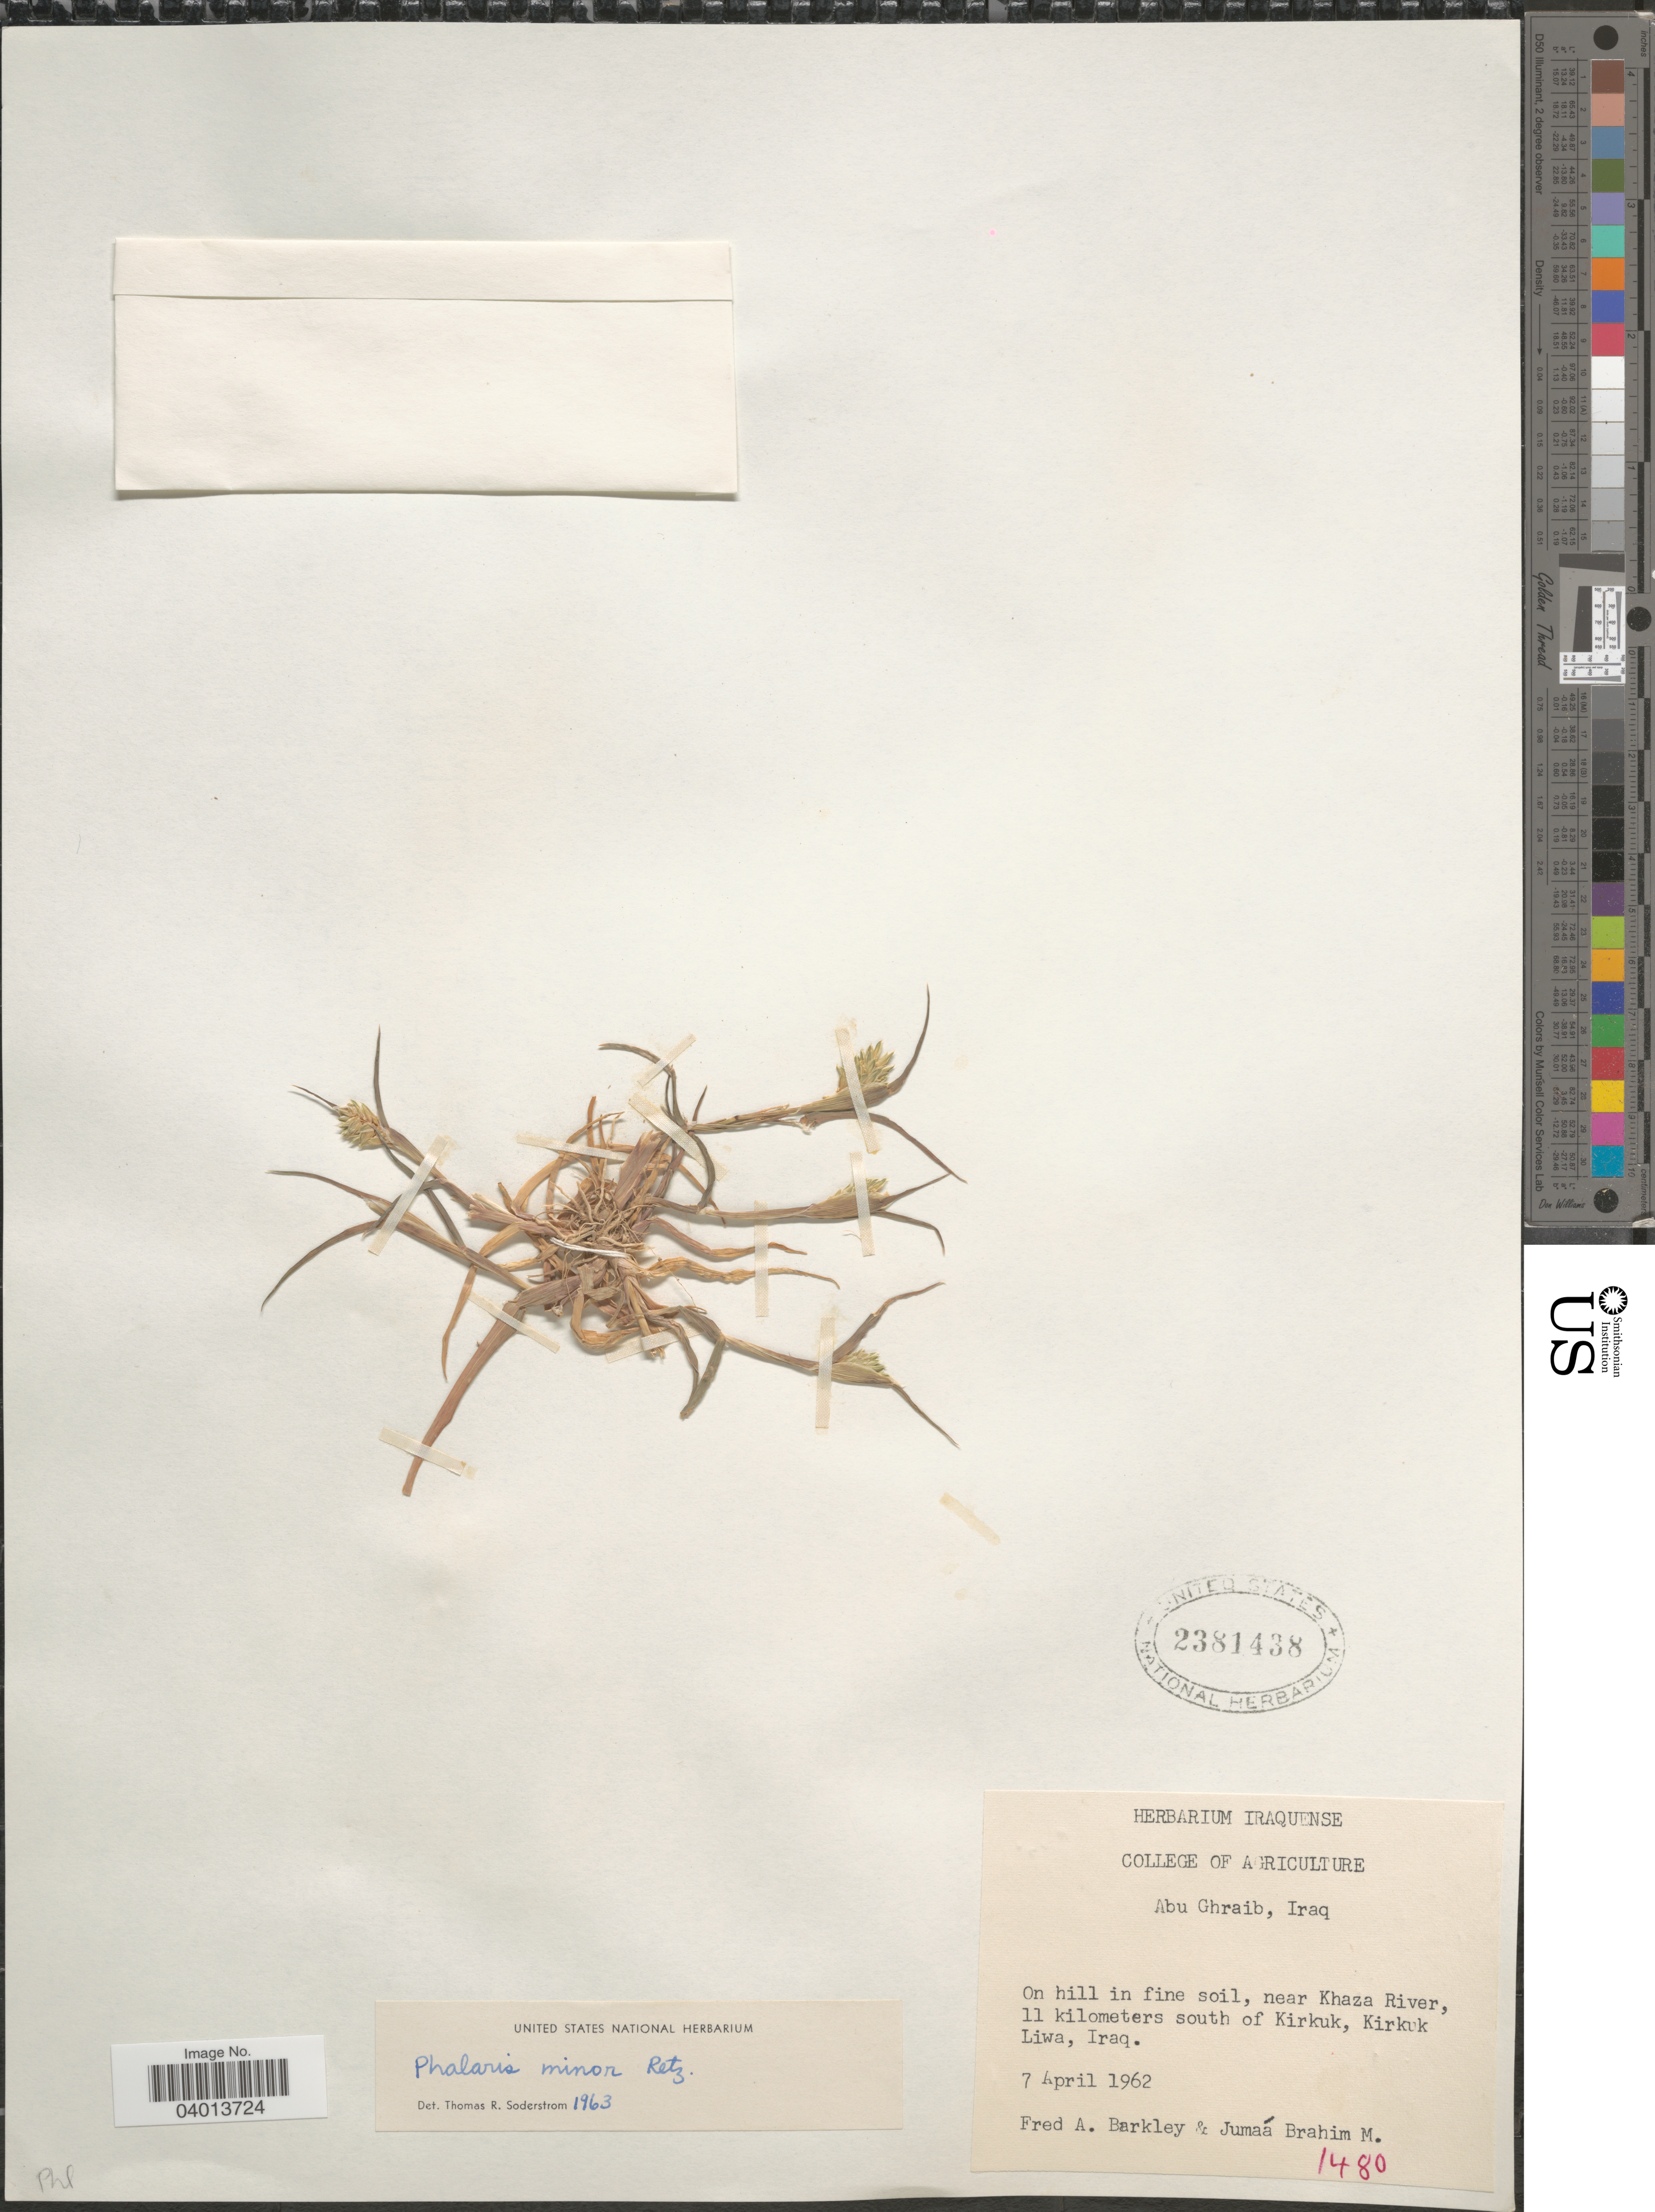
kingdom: Plantae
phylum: Tracheophyta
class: Liliopsida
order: Poales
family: Poaceae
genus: Phalaris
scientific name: Phalaris minor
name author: Retz.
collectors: F. A. Barkley & J. B. Mohamed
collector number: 1480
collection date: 1962-04-07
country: Iraq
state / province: Kirkūk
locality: Near Khaza River, 11 kilometers south of Kirkuk, Kirkuk Liwa.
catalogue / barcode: US 2381438